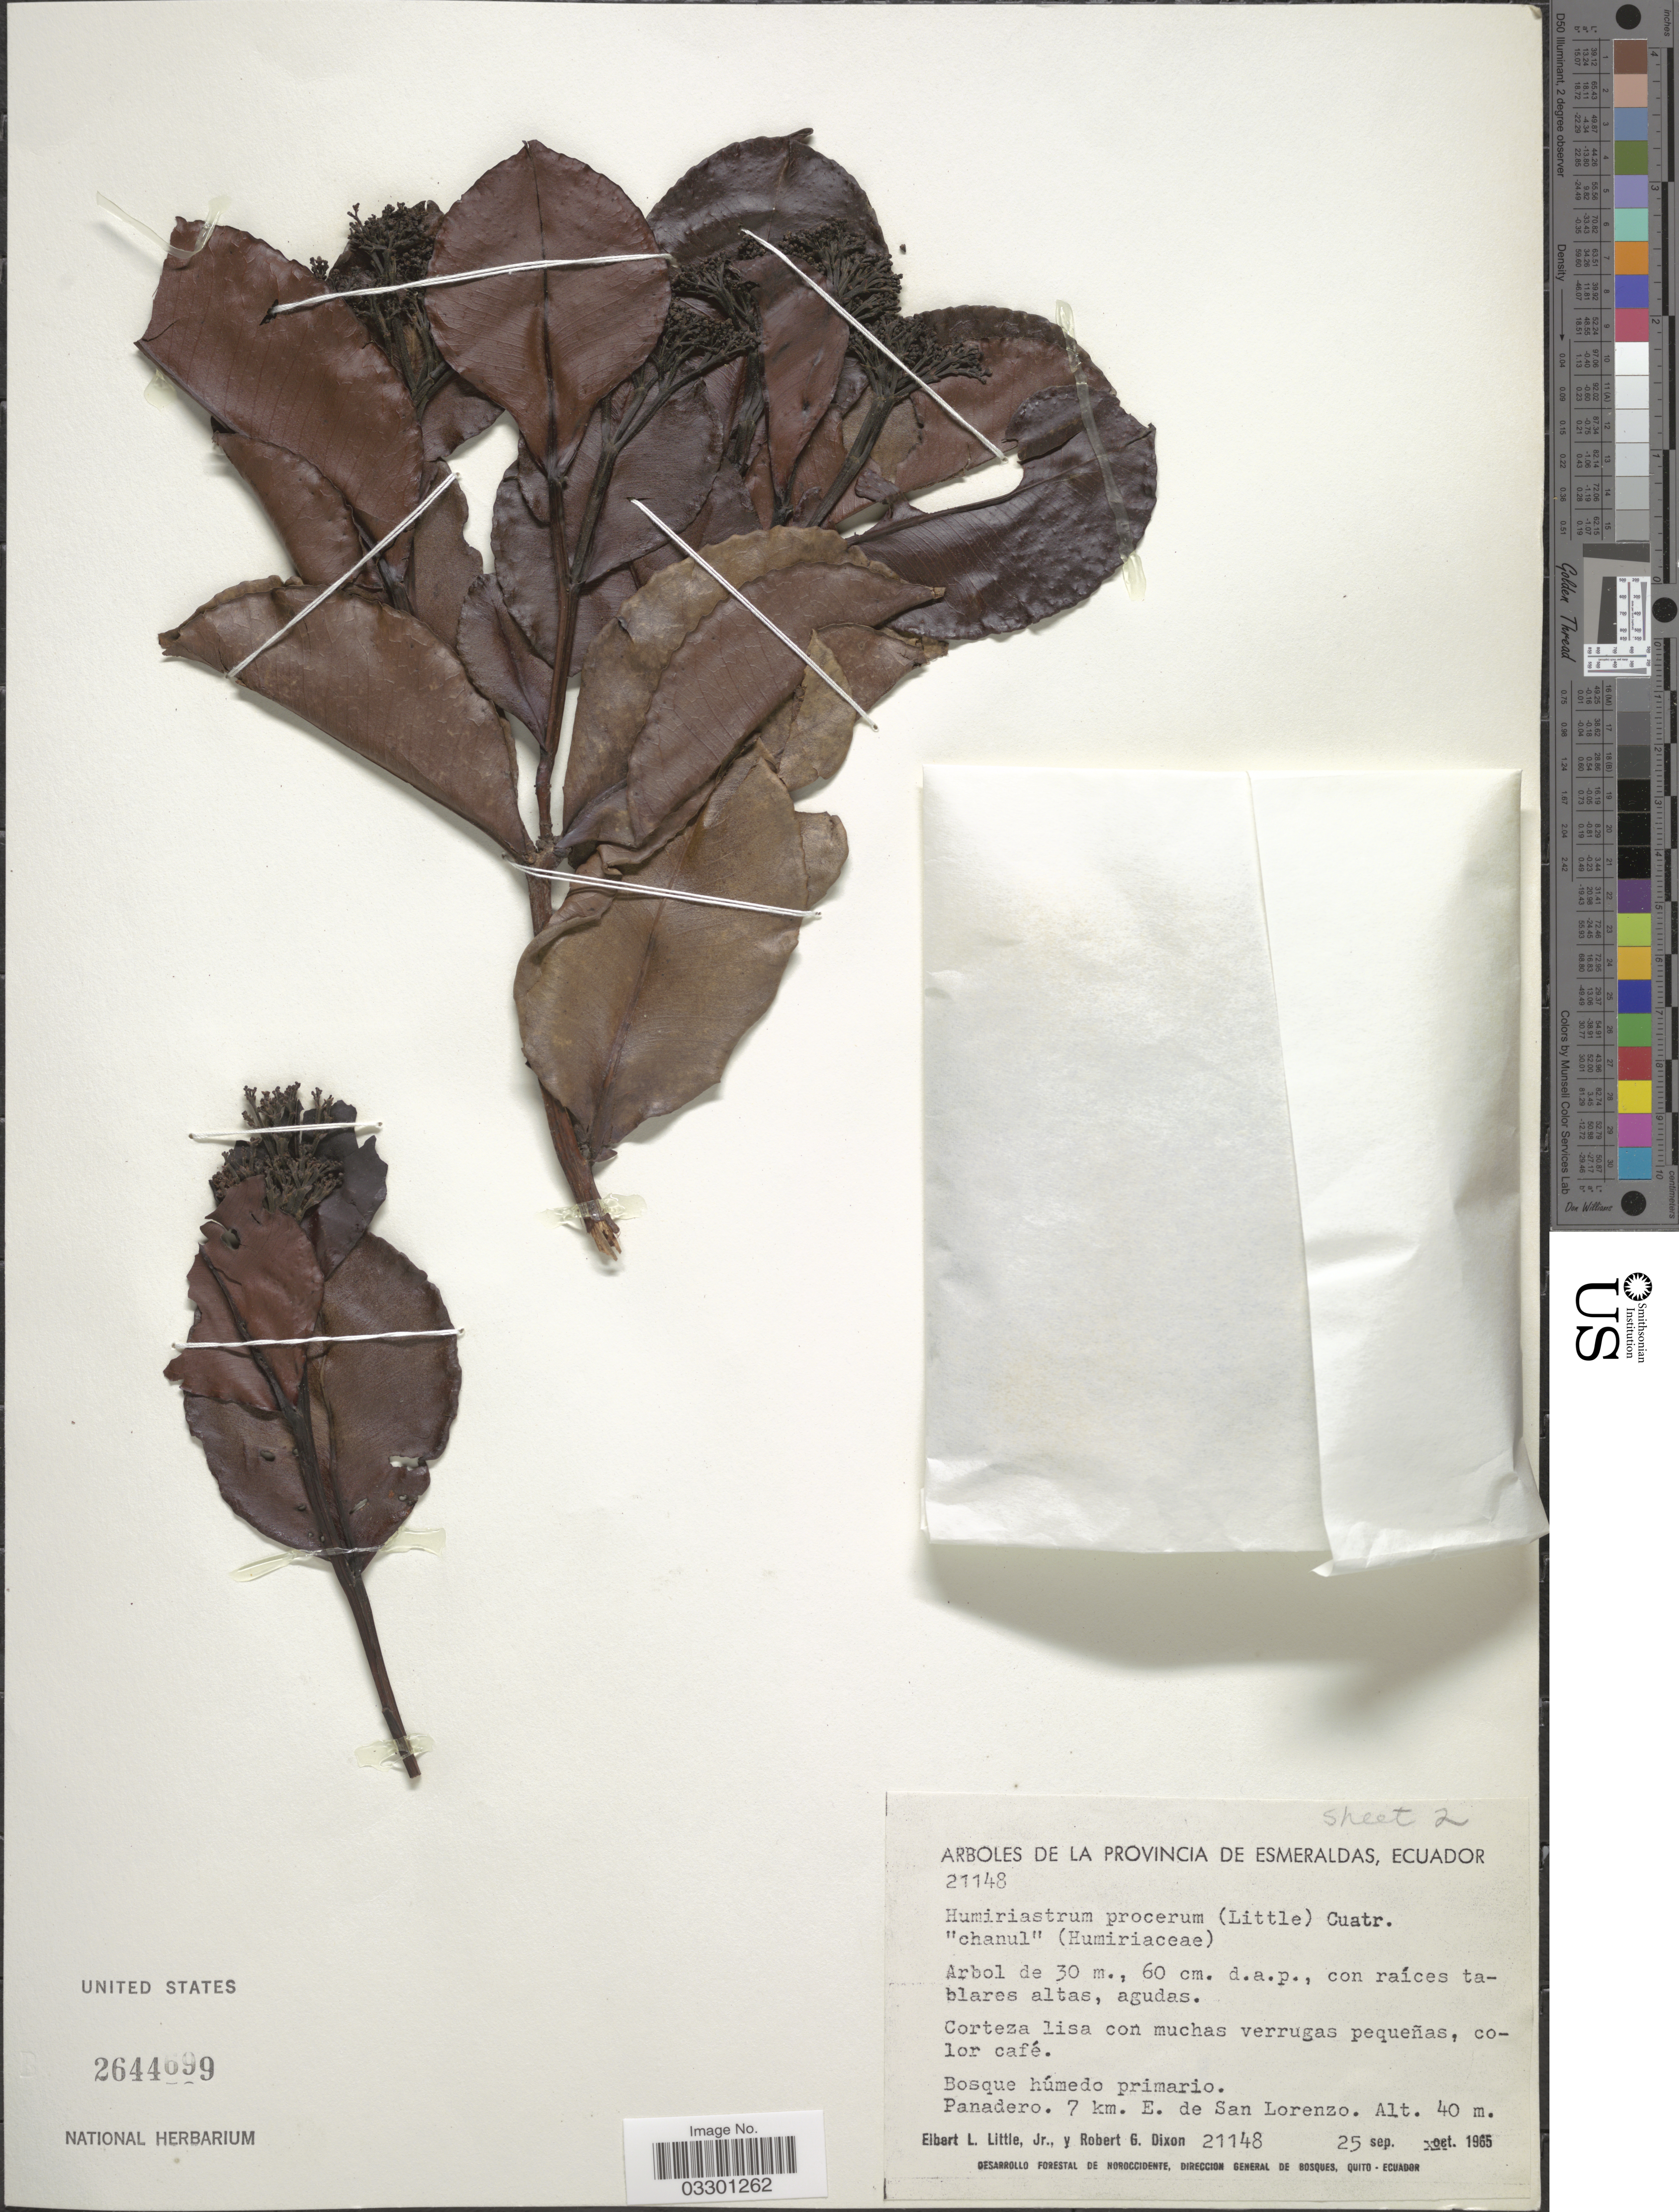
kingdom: Plantae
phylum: Tracheophyta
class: Magnoliopsida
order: Malpighiales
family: Humiriaceae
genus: Humiriastrum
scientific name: Humiriastrum procerum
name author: (Little) Cuatrec.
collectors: E. L. Little & R. G. Dixon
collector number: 21148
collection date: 1965-09-25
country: Ecuador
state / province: Esmeraldas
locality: Panadero. 7 km. E. de San Lorenzo.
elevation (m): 40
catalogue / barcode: US 2644699